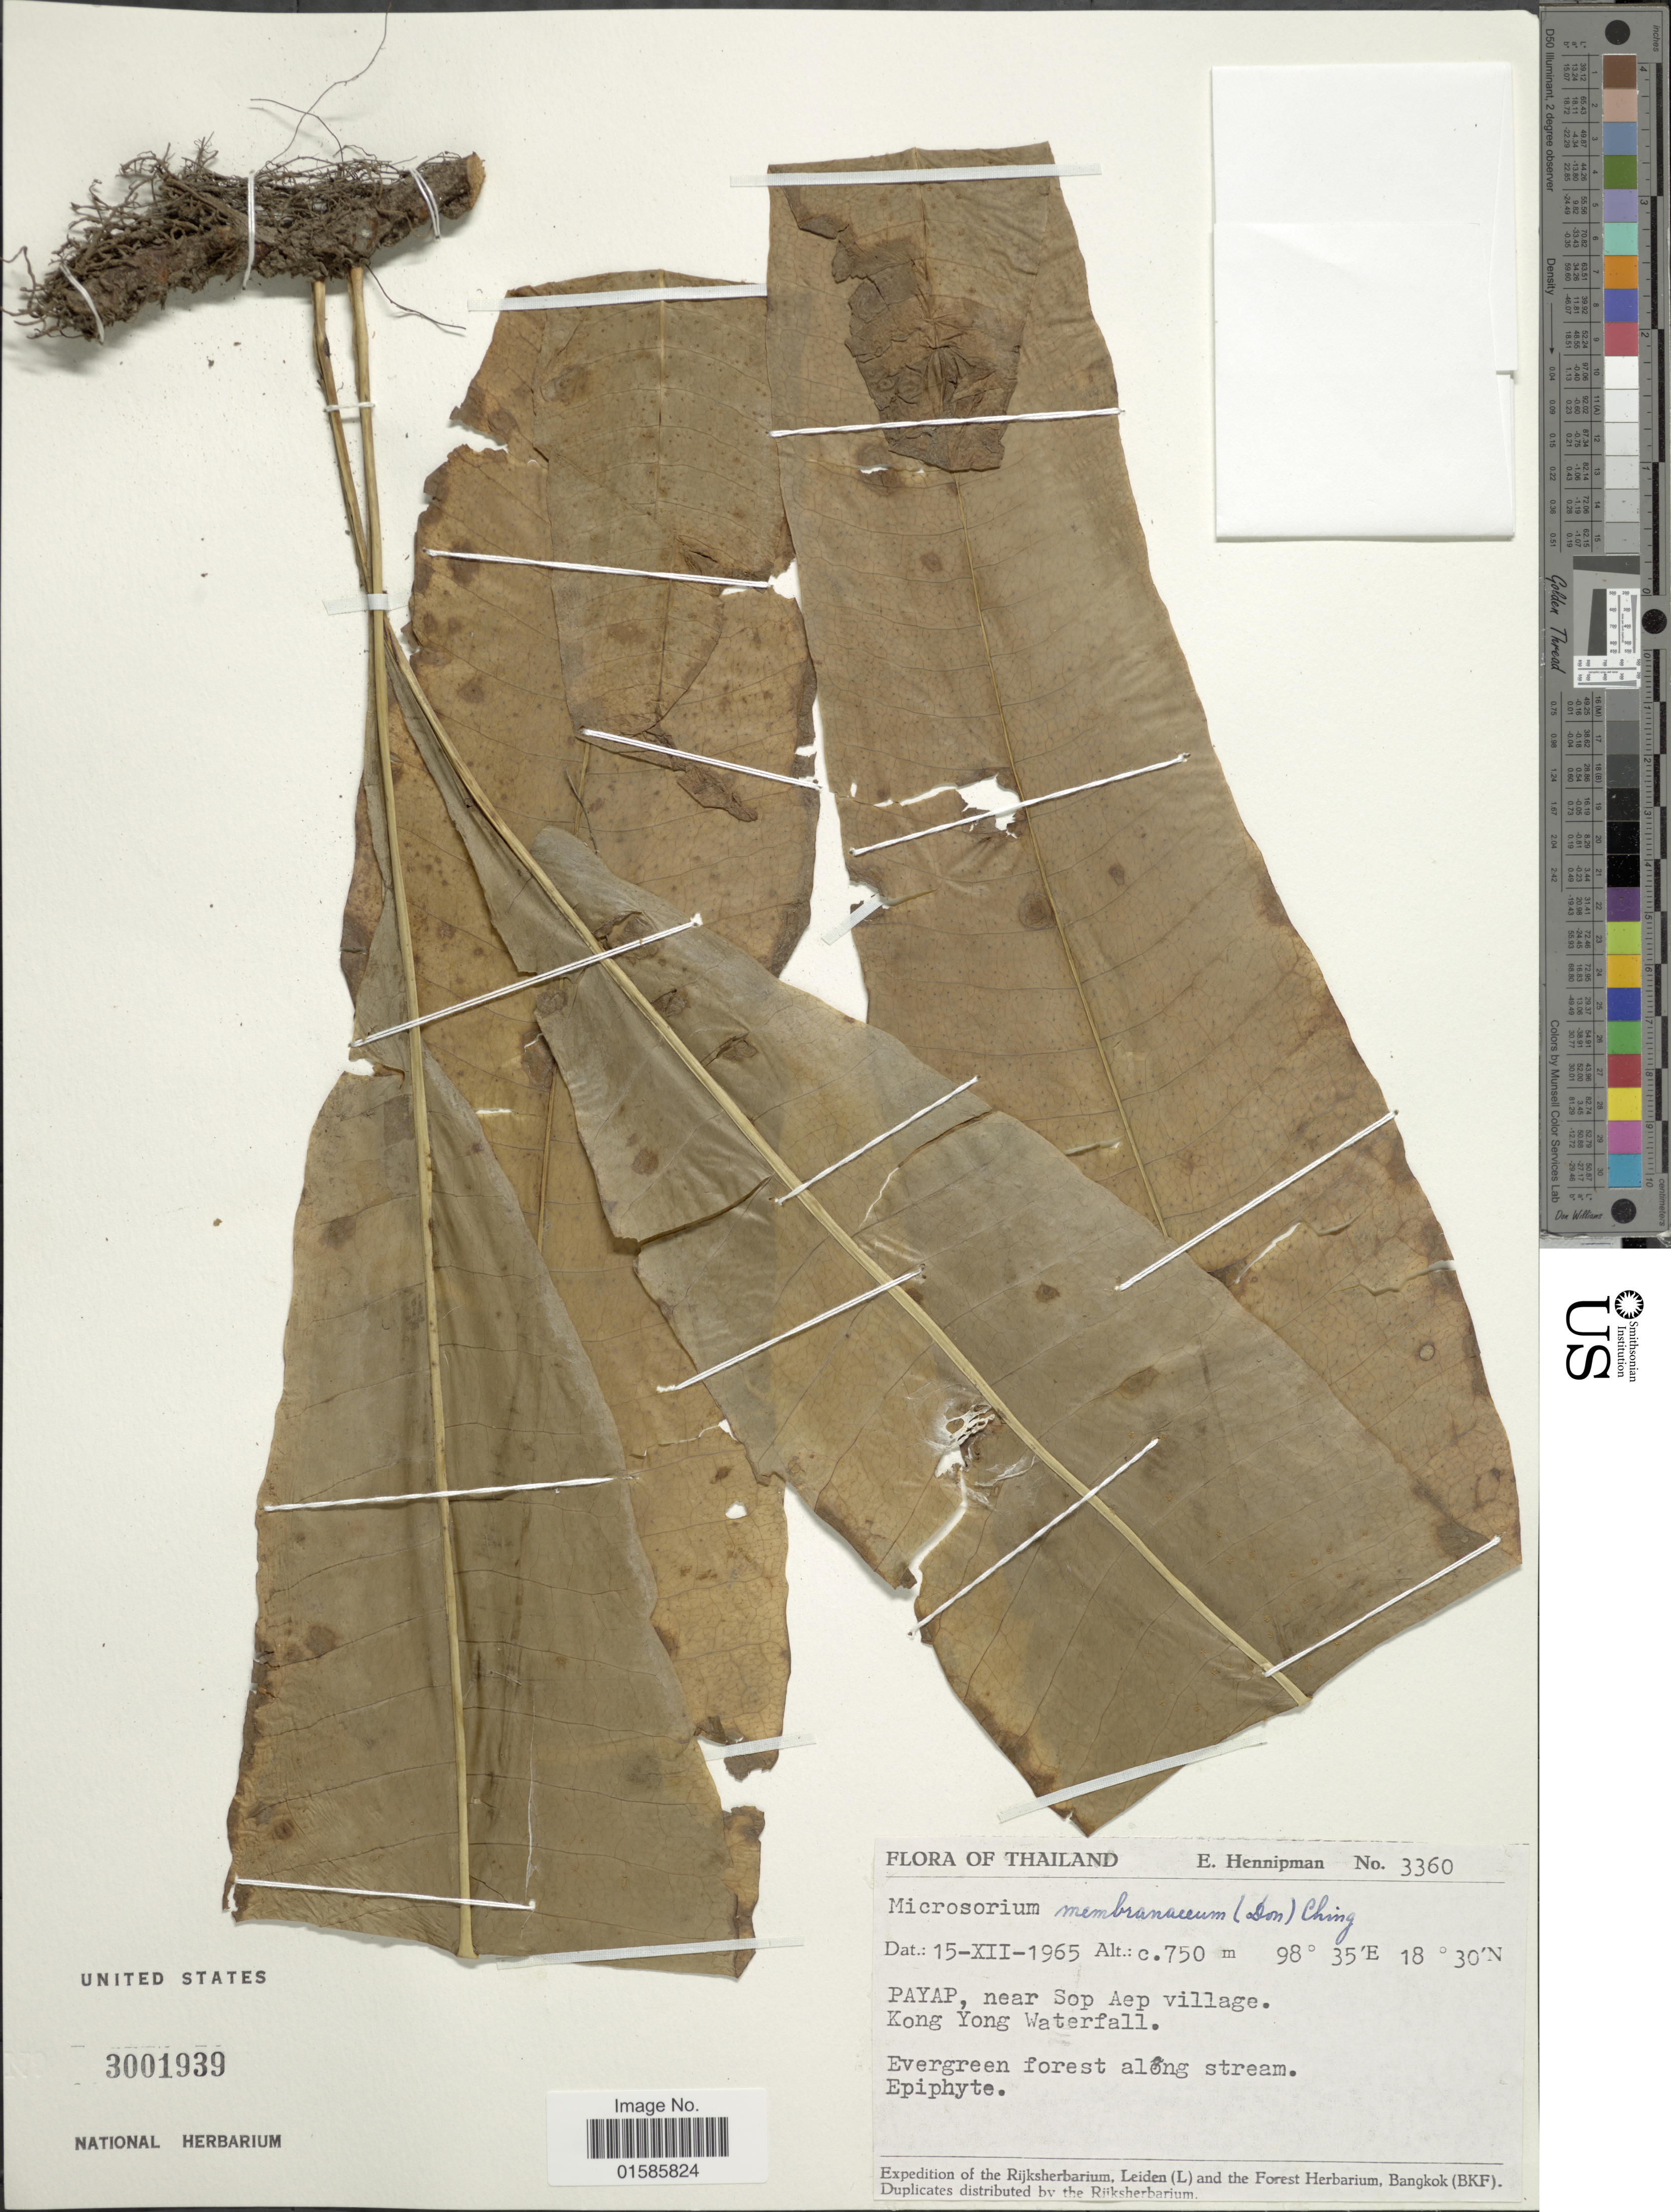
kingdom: Plantae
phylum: Tracheophyta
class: Polypodiopsida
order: Polypodiales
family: Polypodiaceae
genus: Microsorum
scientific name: Microsorum membranaceum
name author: (D. Don) Ching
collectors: E. Hennipman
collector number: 3360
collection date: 1965-12-15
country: Thailand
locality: Payap, near Sop Aep village. Kong Yong Waterfall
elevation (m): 750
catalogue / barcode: US 3001939